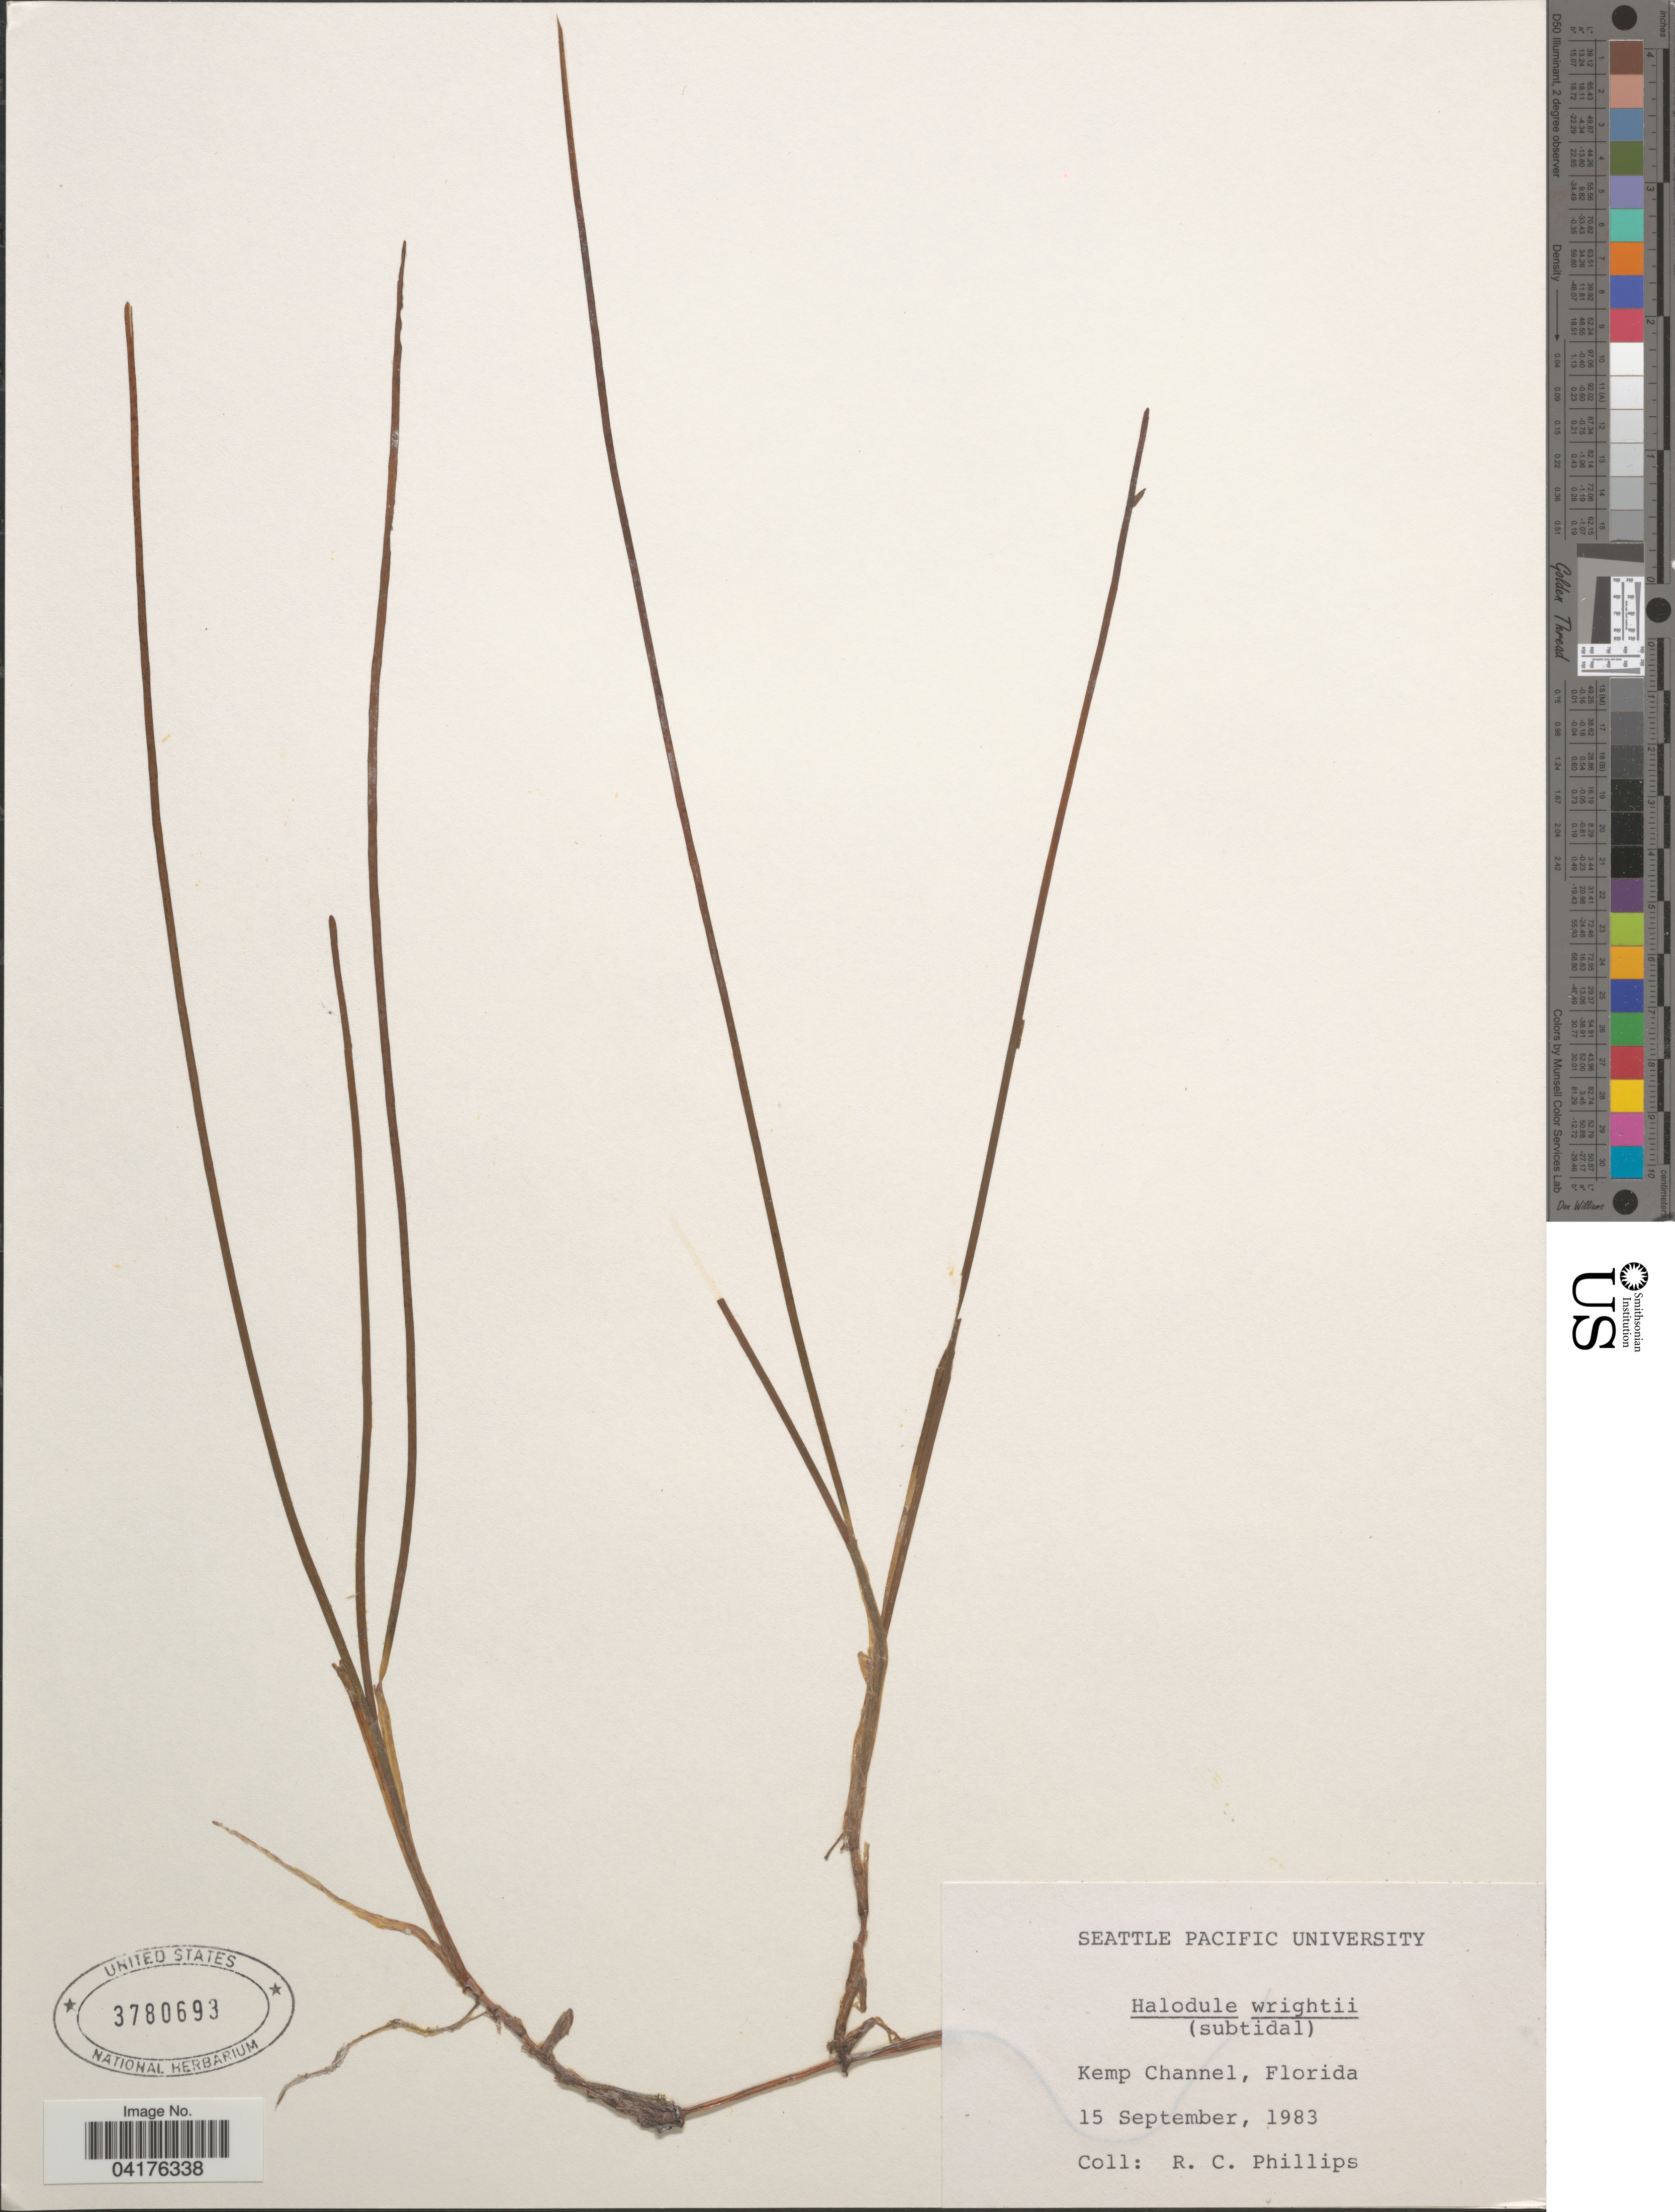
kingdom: Plantae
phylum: Tracheophyta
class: Liliopsida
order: Alismatales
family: Cymodoceaceae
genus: Halodule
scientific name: Halodule wrightii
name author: Asch.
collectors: R. C. Phillips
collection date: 1983-09-15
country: United States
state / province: Florida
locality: Kemp Channel.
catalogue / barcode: US 3780693